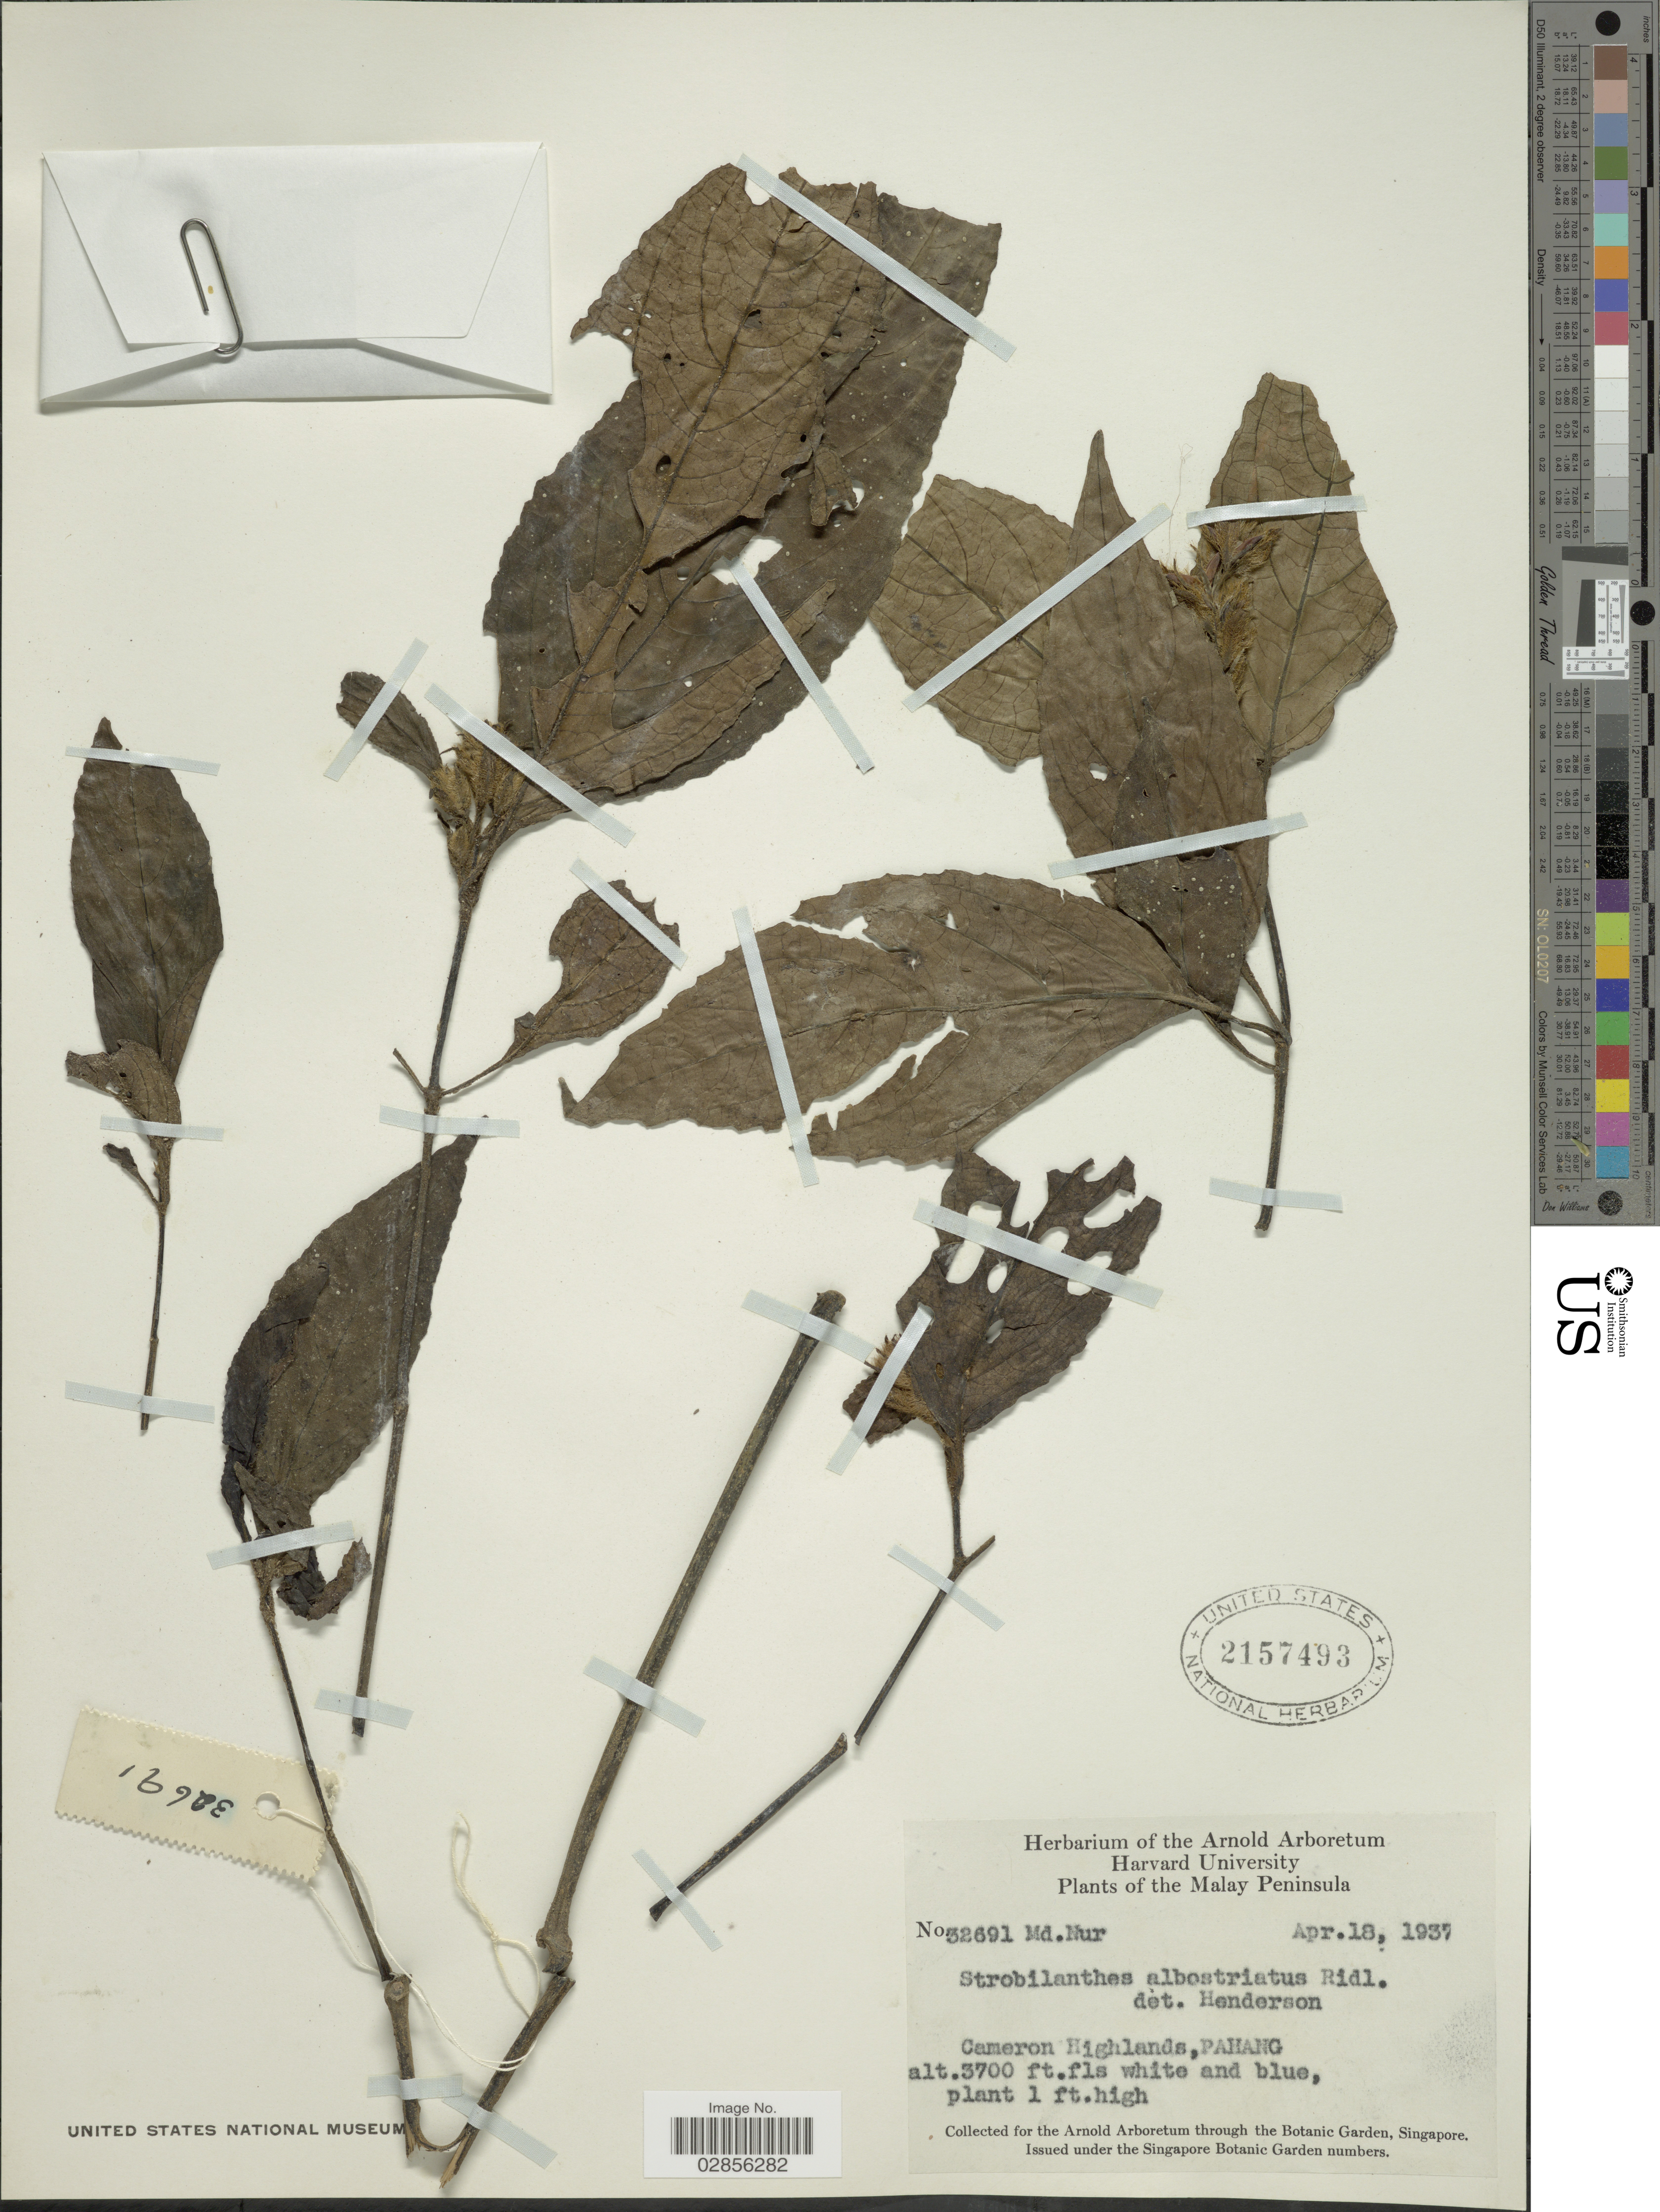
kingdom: Plantae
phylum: Tracheophyta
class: Magnoliopsida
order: Lamiales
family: Acanthaceae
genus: Strobilanthes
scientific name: Strobilanthes albostriata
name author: Ridl.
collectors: M. Nur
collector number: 32691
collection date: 1937-04-18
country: Malaysia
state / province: Pahang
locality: Malay Peninsula. Cameron Highlands, Pahang.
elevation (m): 1128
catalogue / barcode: US 2157493